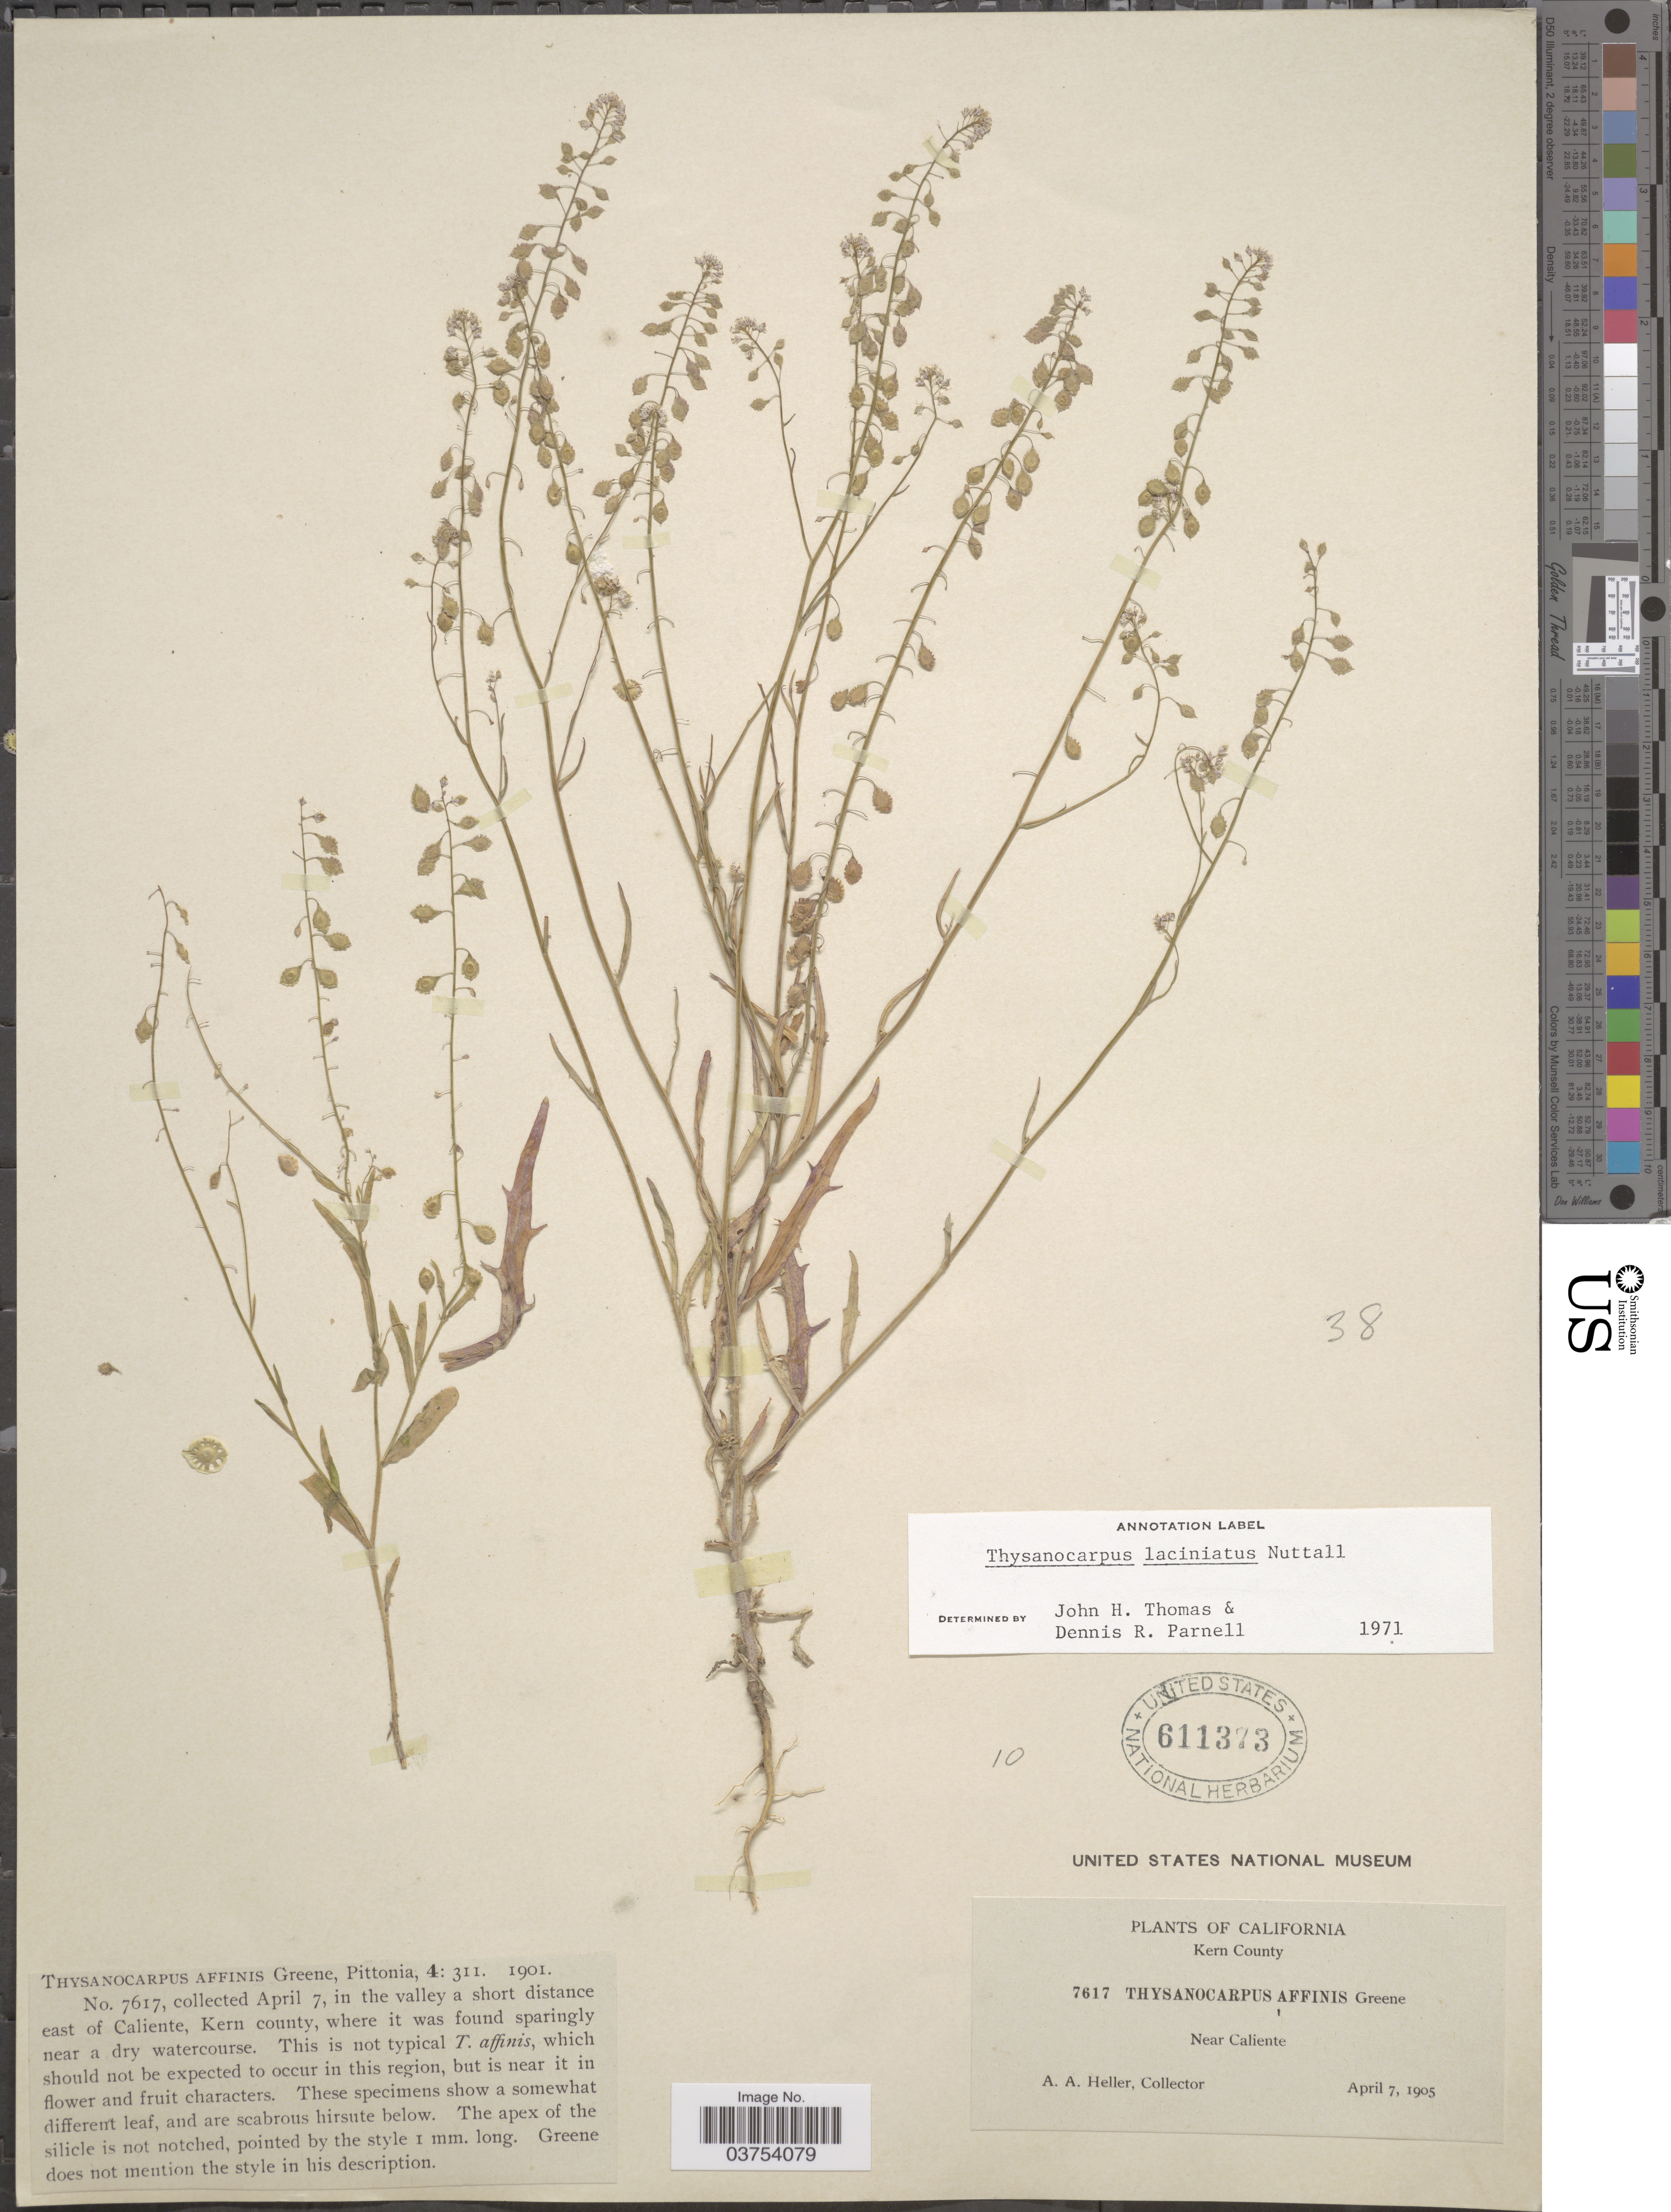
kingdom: Plantae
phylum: Tracheophyta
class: Magnoliopsida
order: Brassicales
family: Brassicaceae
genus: Thysanocarpus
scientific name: Thysanocarpus laciniatus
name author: Nutt. in Torr. & A. Gray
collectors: A. A. Heller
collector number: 7617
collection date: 1905-04-07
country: United States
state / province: California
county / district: Kern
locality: Kern County. Near Caliente. In the valley a short distance east of Caliente.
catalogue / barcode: US 611373